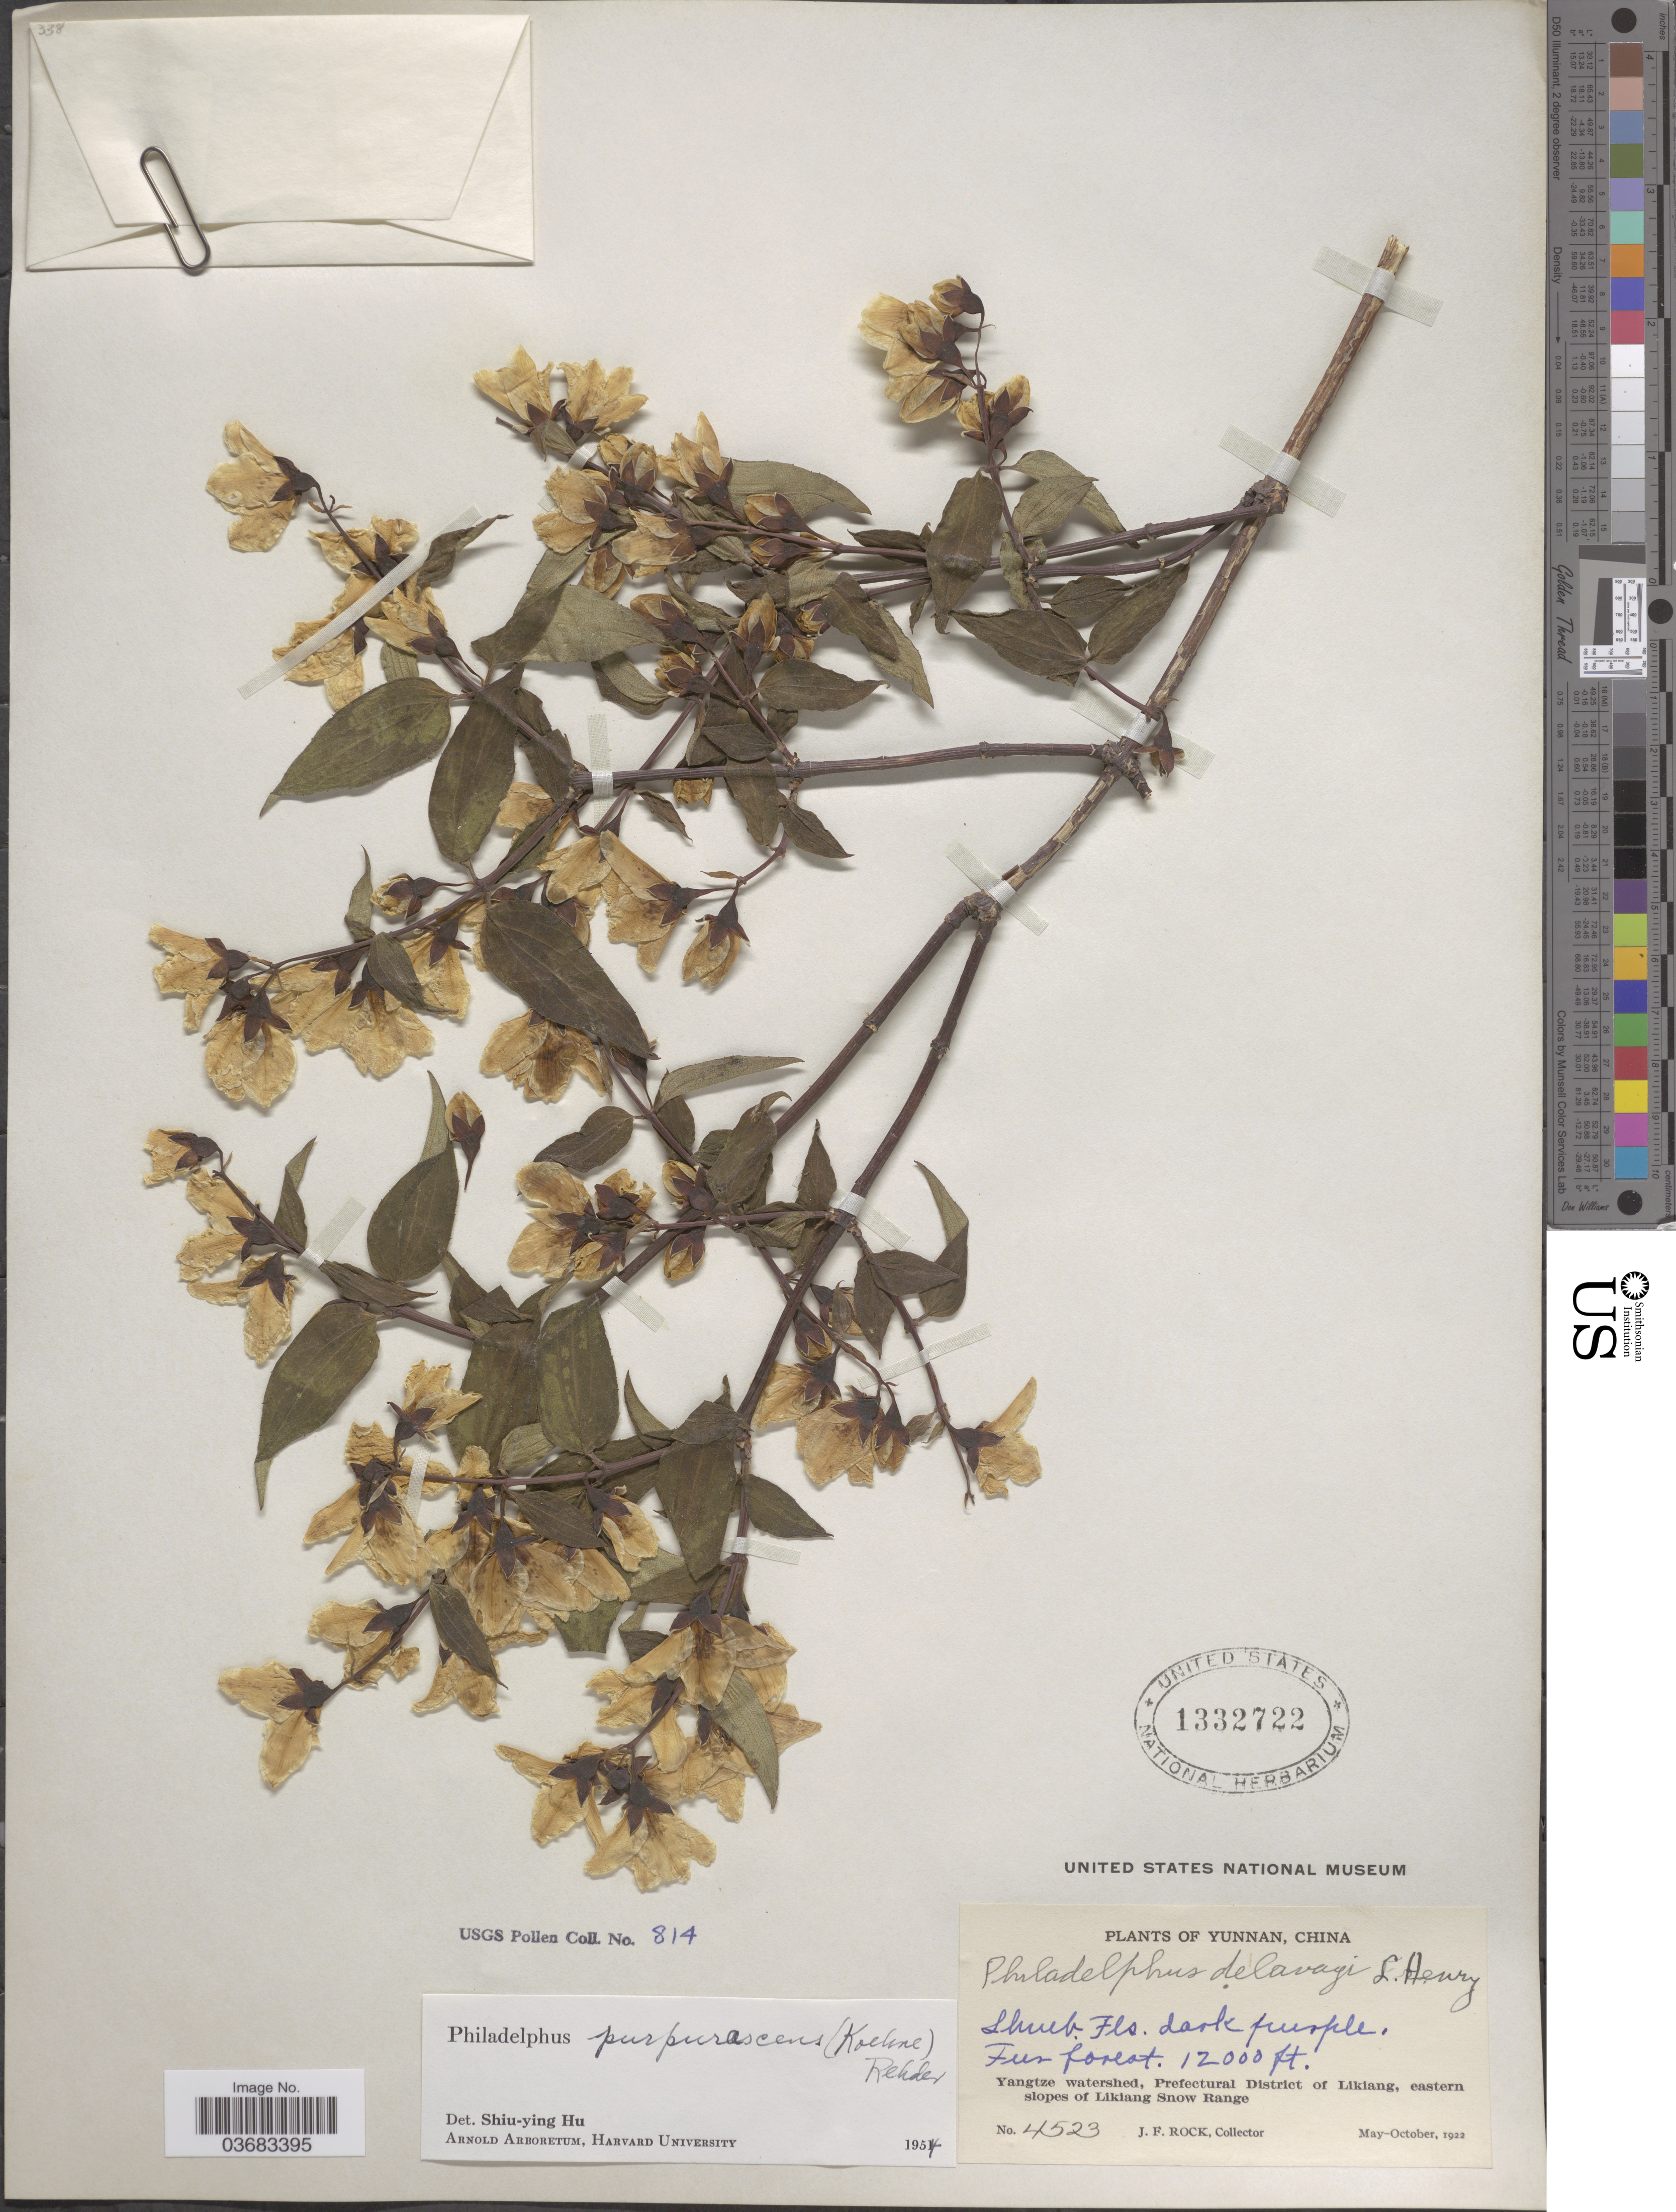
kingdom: Plantae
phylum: Tracheophyta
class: Magnoliopsida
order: Cornales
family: Hydrangeaceae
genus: Philadelphus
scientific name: Philadelphus purpurascens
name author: (Koehne) Rehder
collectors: J. Rock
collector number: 4523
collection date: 1922-05/1922-10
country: China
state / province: Yunnan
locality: Yangtze watershed, Prefectural District of Likiang, eastern slopes of Likiang Snow Range.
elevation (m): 3658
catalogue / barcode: US 1332722